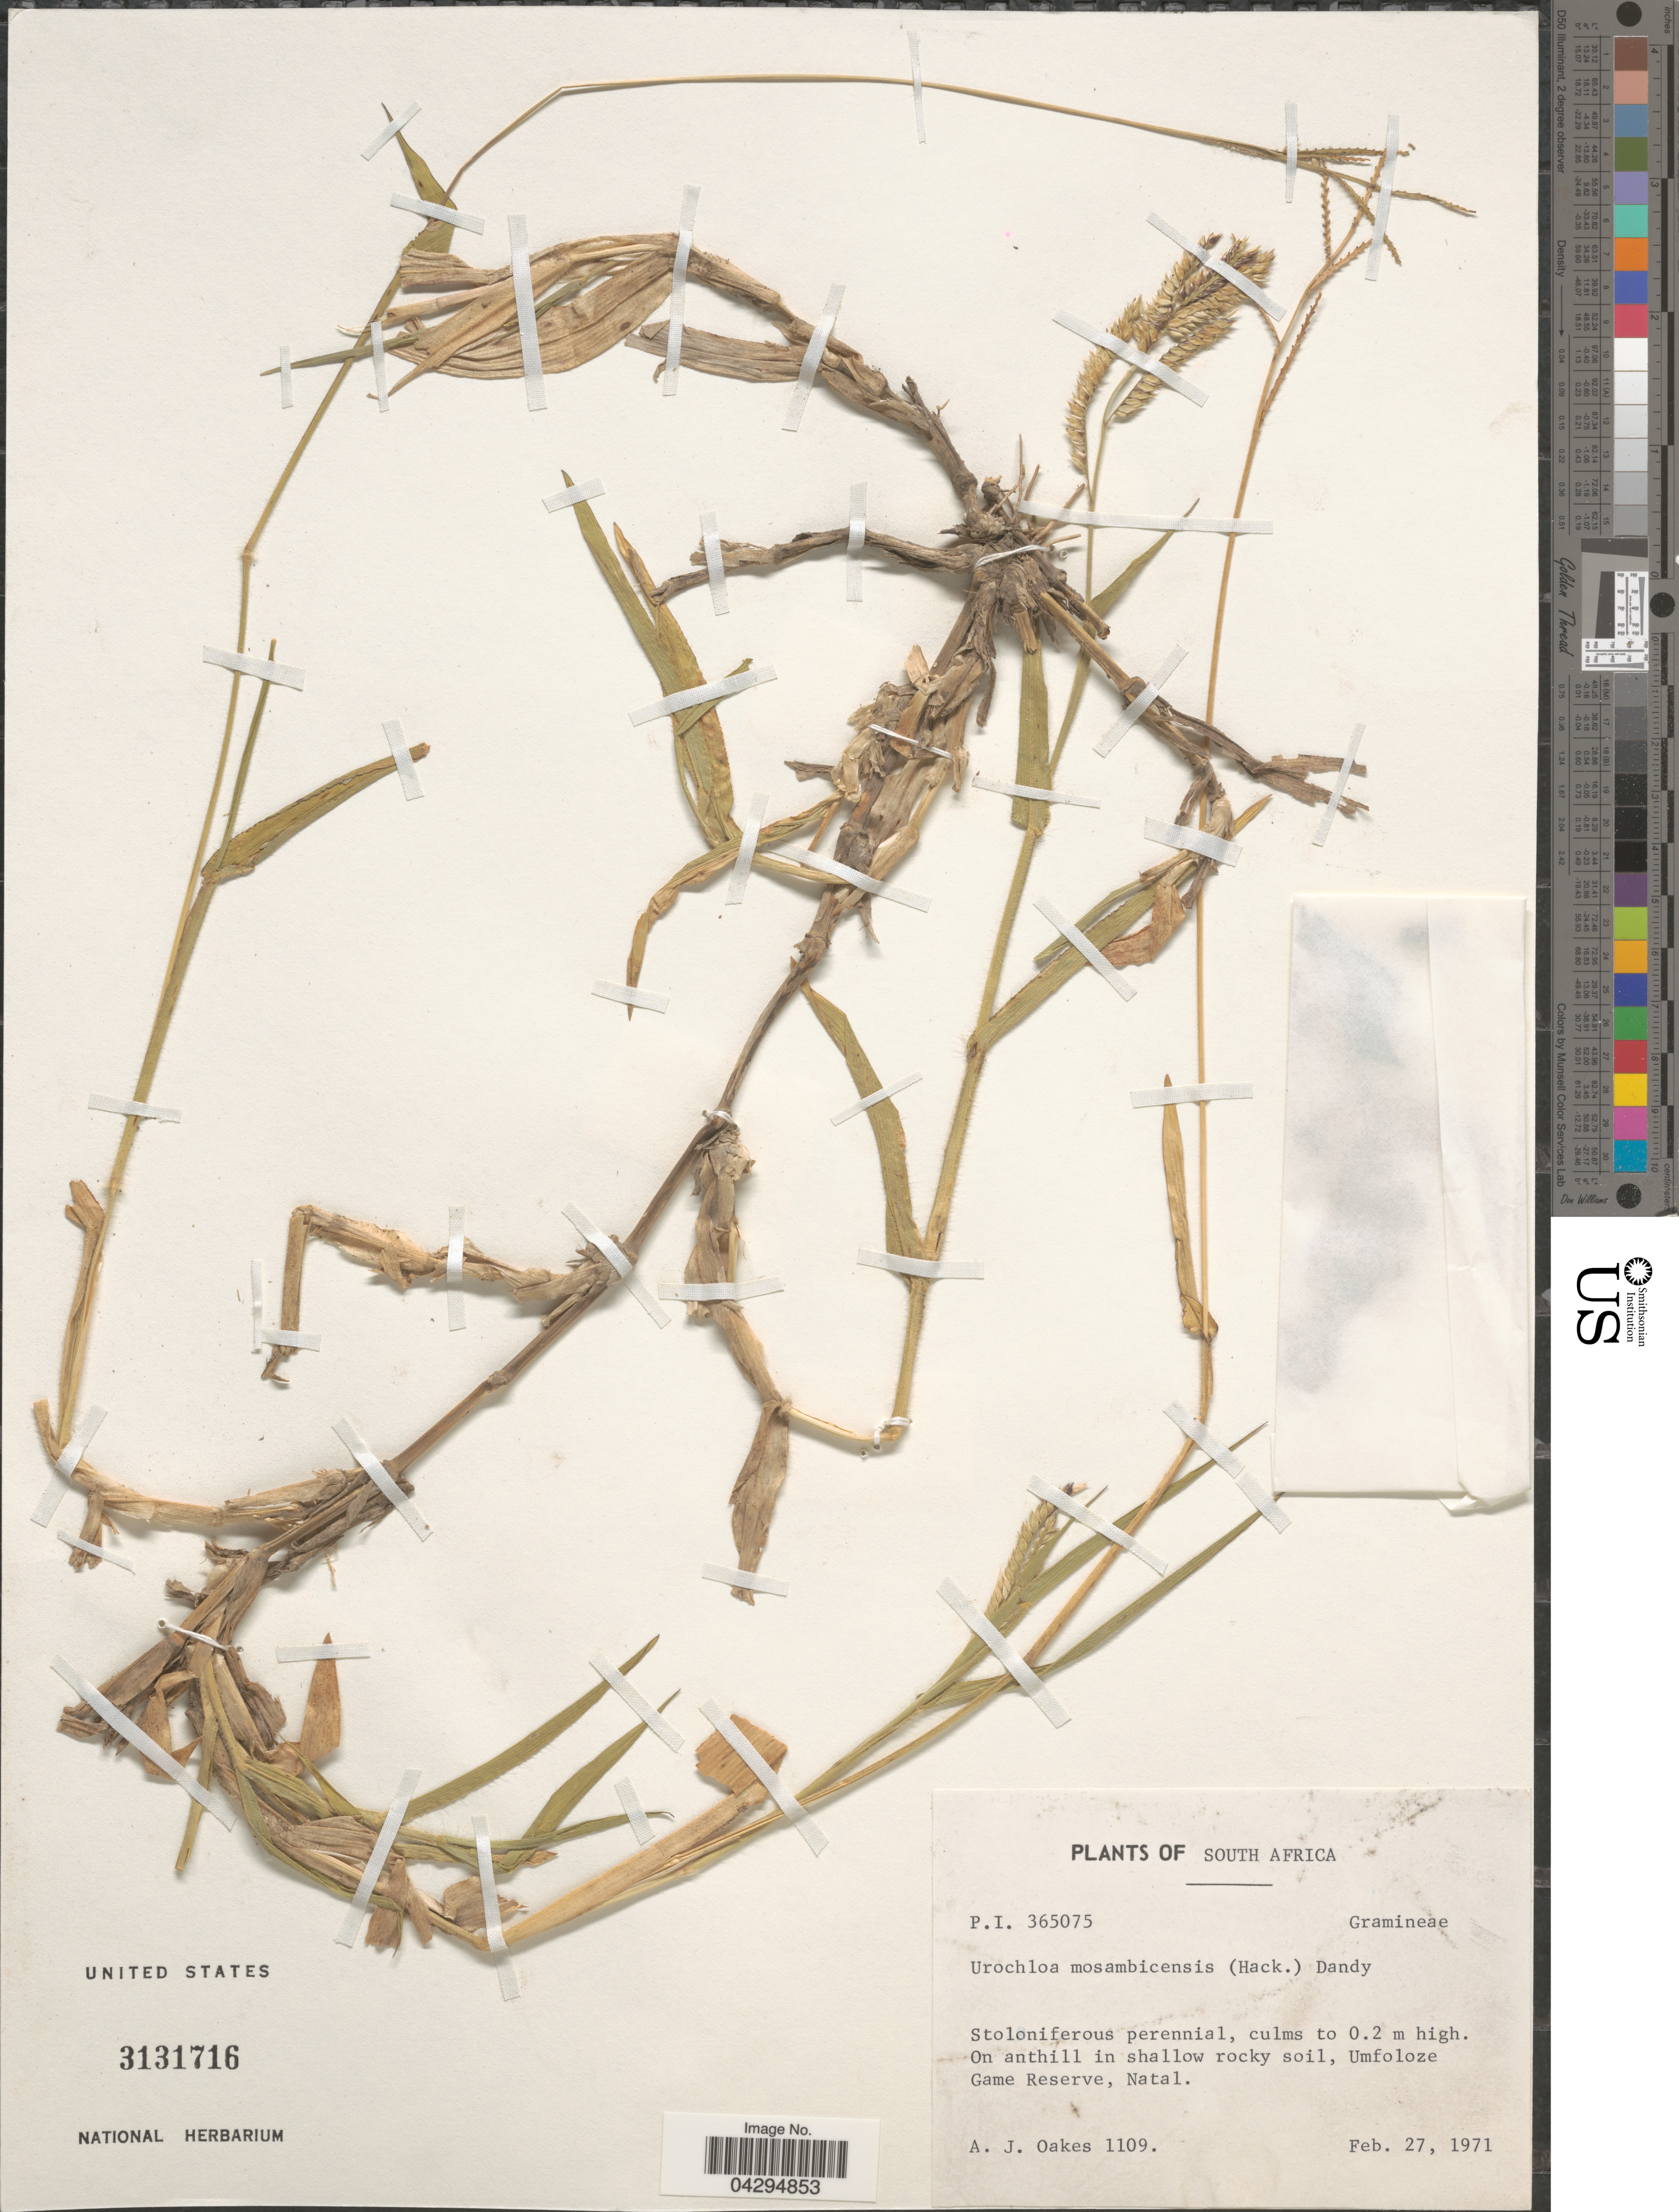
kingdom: Plantae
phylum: Tracheophyta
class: Liliopsida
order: Poales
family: Poaceae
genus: Urochloa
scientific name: Urochloa mosambicensis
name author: (Hack.) Dandy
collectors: A. Oakes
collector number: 1109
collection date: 1971-02-27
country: South Africa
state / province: KwaZulu-Natal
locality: Umfoloze Game Reserve, Natal.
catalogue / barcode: US 3131716